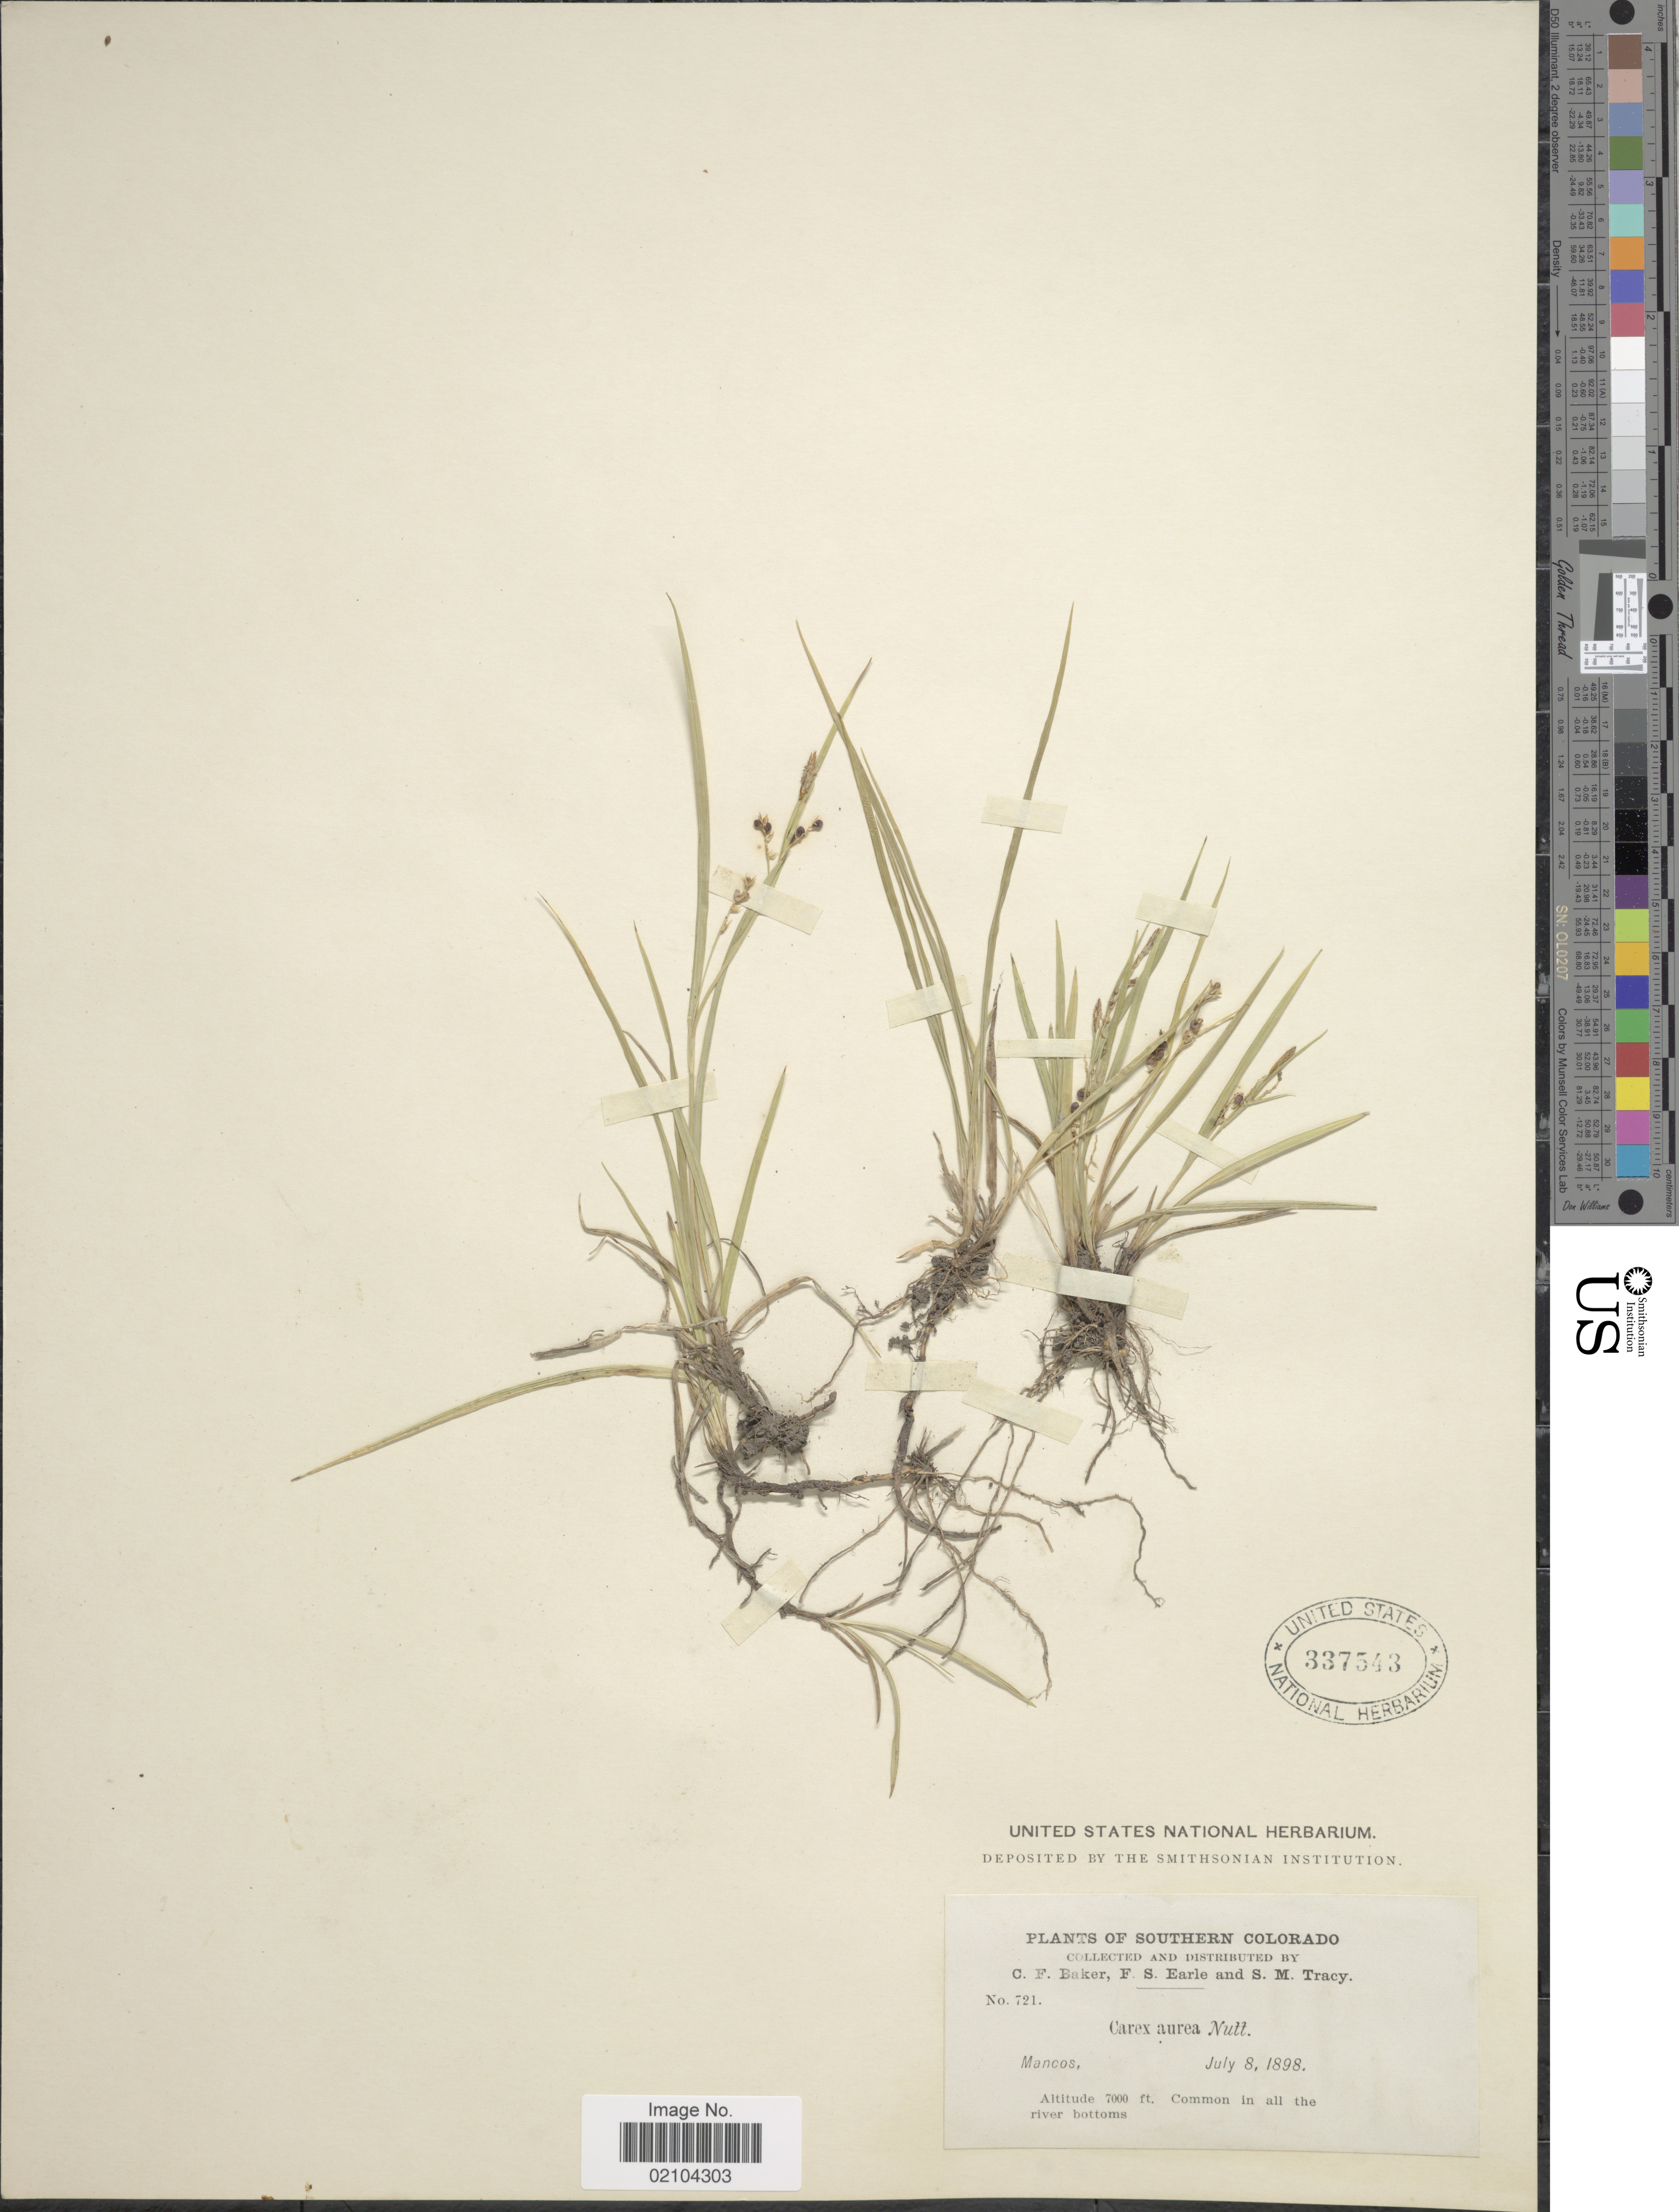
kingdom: Plantae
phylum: Tracheophyta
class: Liliopsida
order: Poales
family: Cyperaceae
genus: Carex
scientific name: Carex aurea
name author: Nutt.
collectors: C. F. Baker, F. S. Earle & S. M. Tracy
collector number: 721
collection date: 1898-07-08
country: United States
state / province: Colorado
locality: Southern Colorado. Mancos. Common in all the river bottoms.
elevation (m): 2134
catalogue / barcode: US 337543